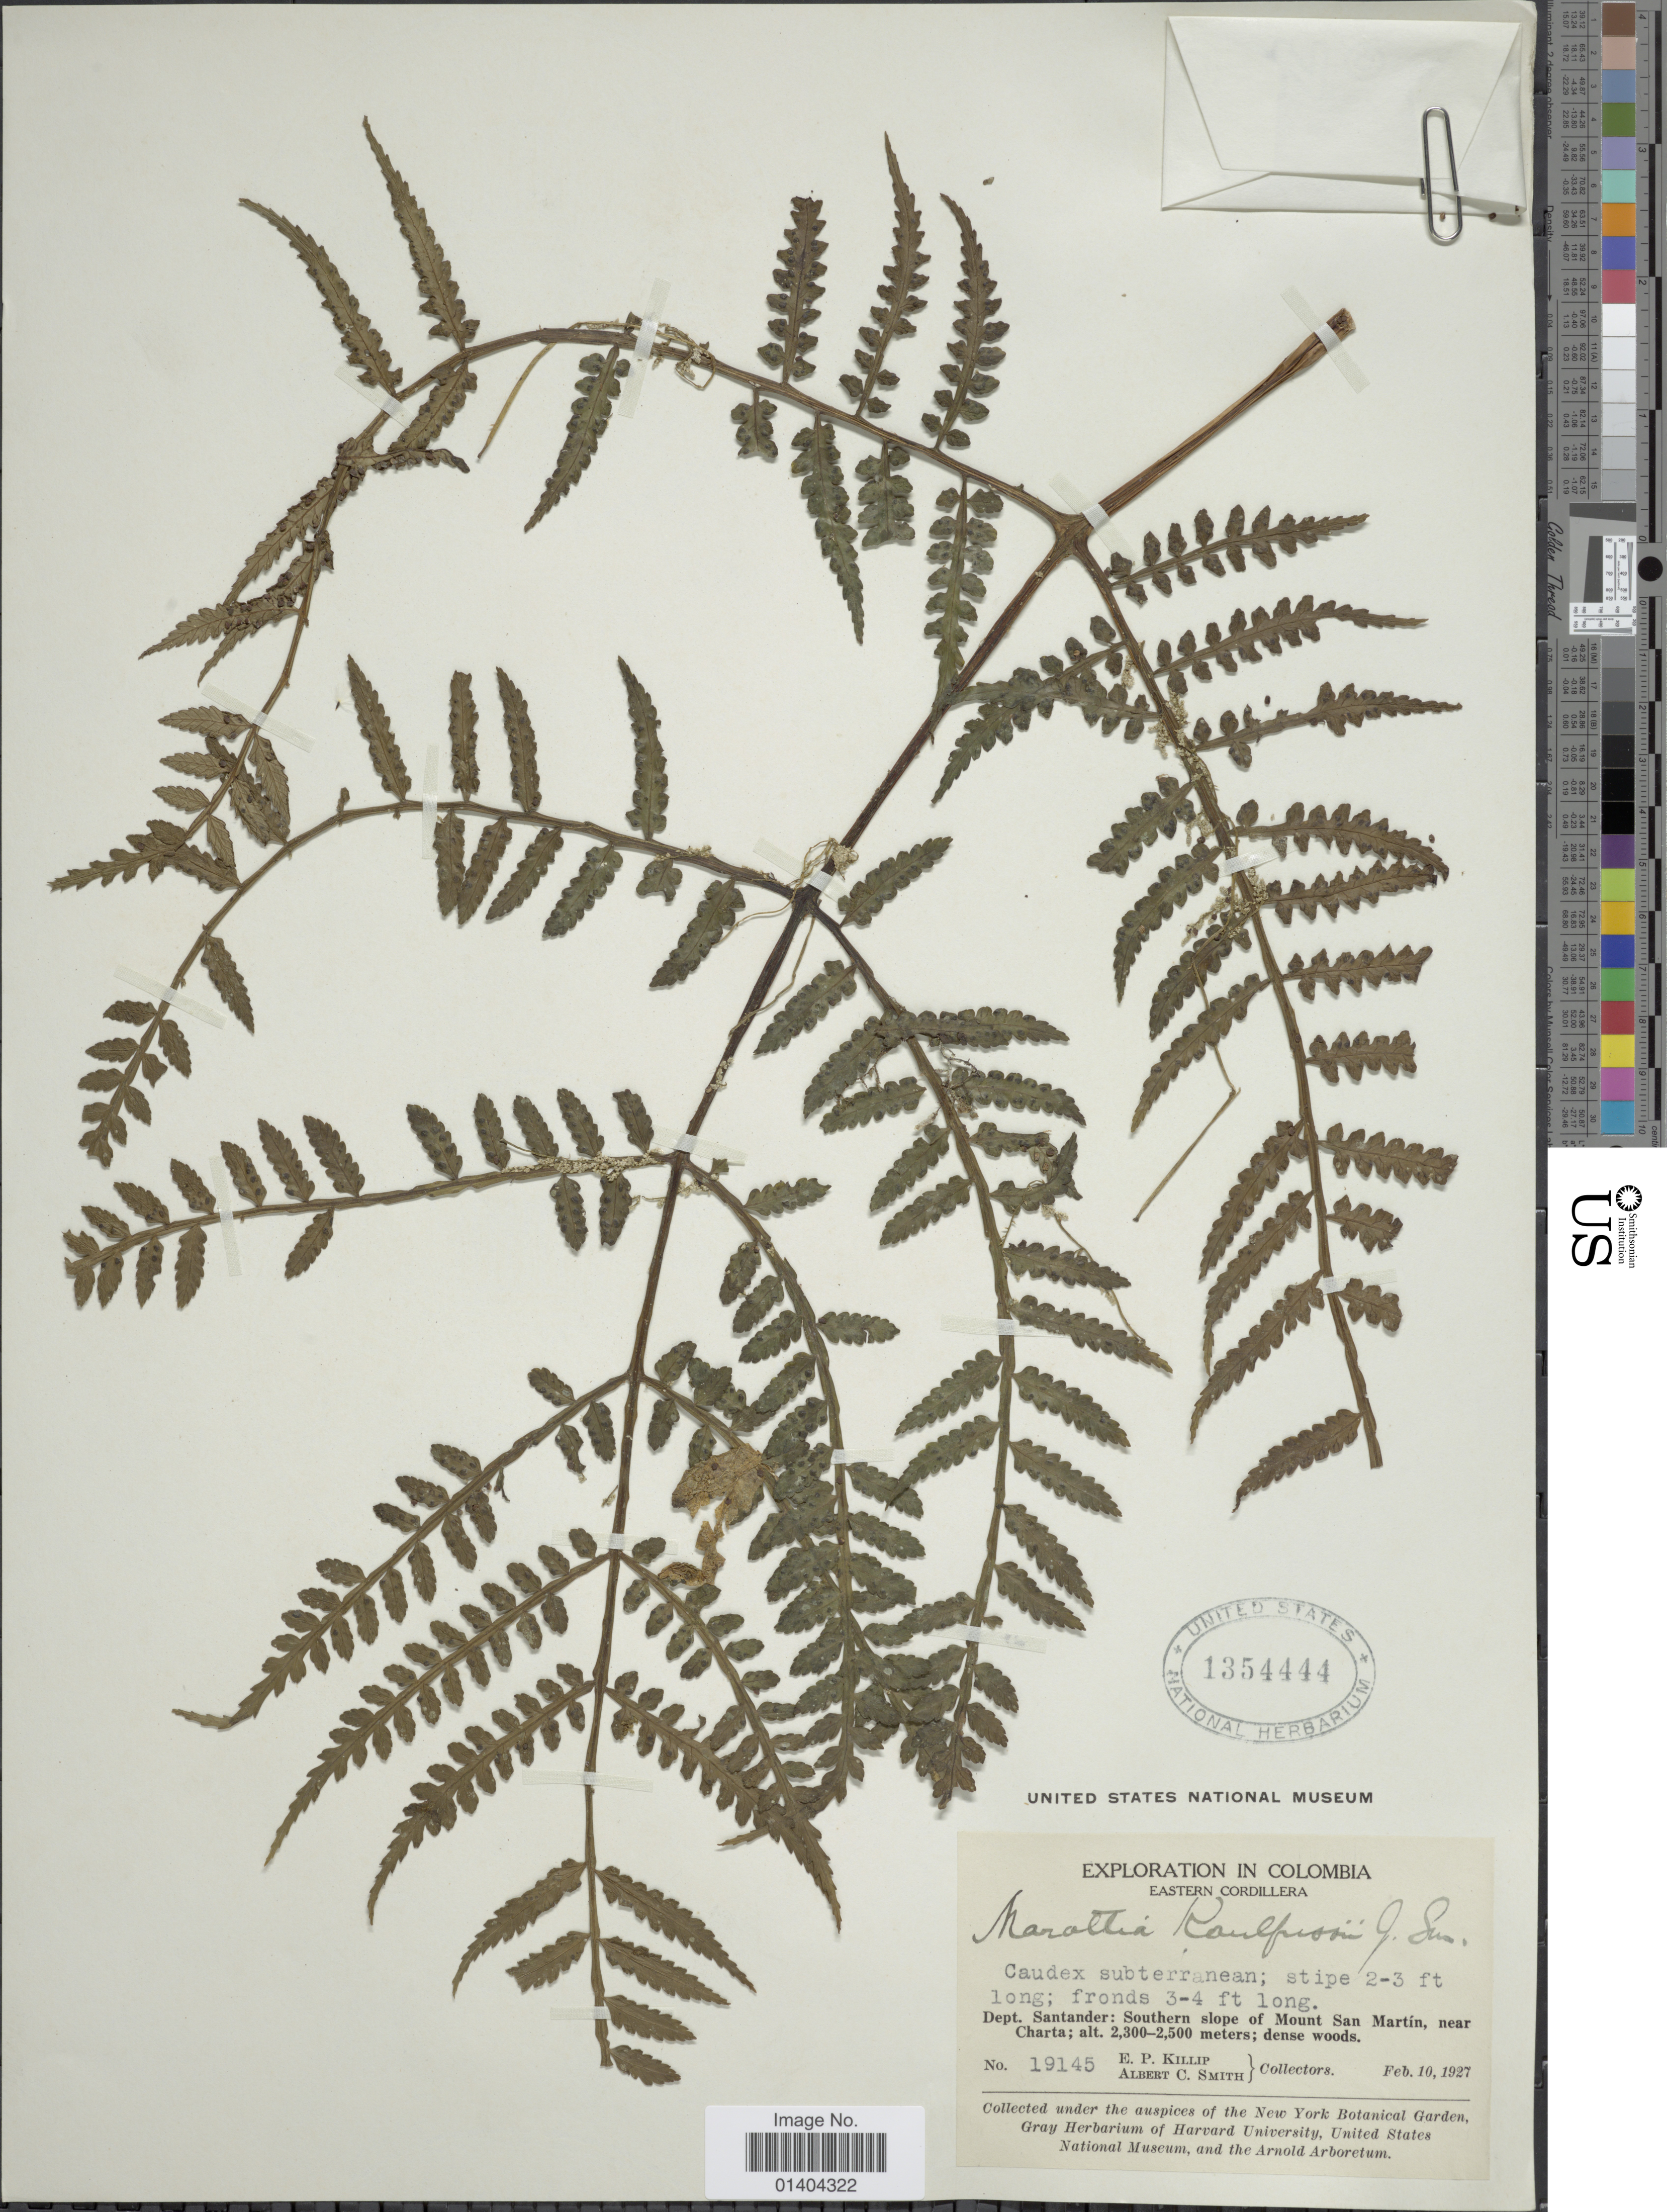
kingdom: Plantae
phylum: Tracheophyta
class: Polypodiopsida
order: Marattiales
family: Marattiaceae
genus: Marattia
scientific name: Marattia laevis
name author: Sm.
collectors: E. P. Killip & A. C. Smith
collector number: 14145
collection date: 1927-02-10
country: Colombia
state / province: Santander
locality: Dept. Santander: Southern slope of Mount San Martin, near Charta, Eastern Cordillera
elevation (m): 2300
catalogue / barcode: US 1354444